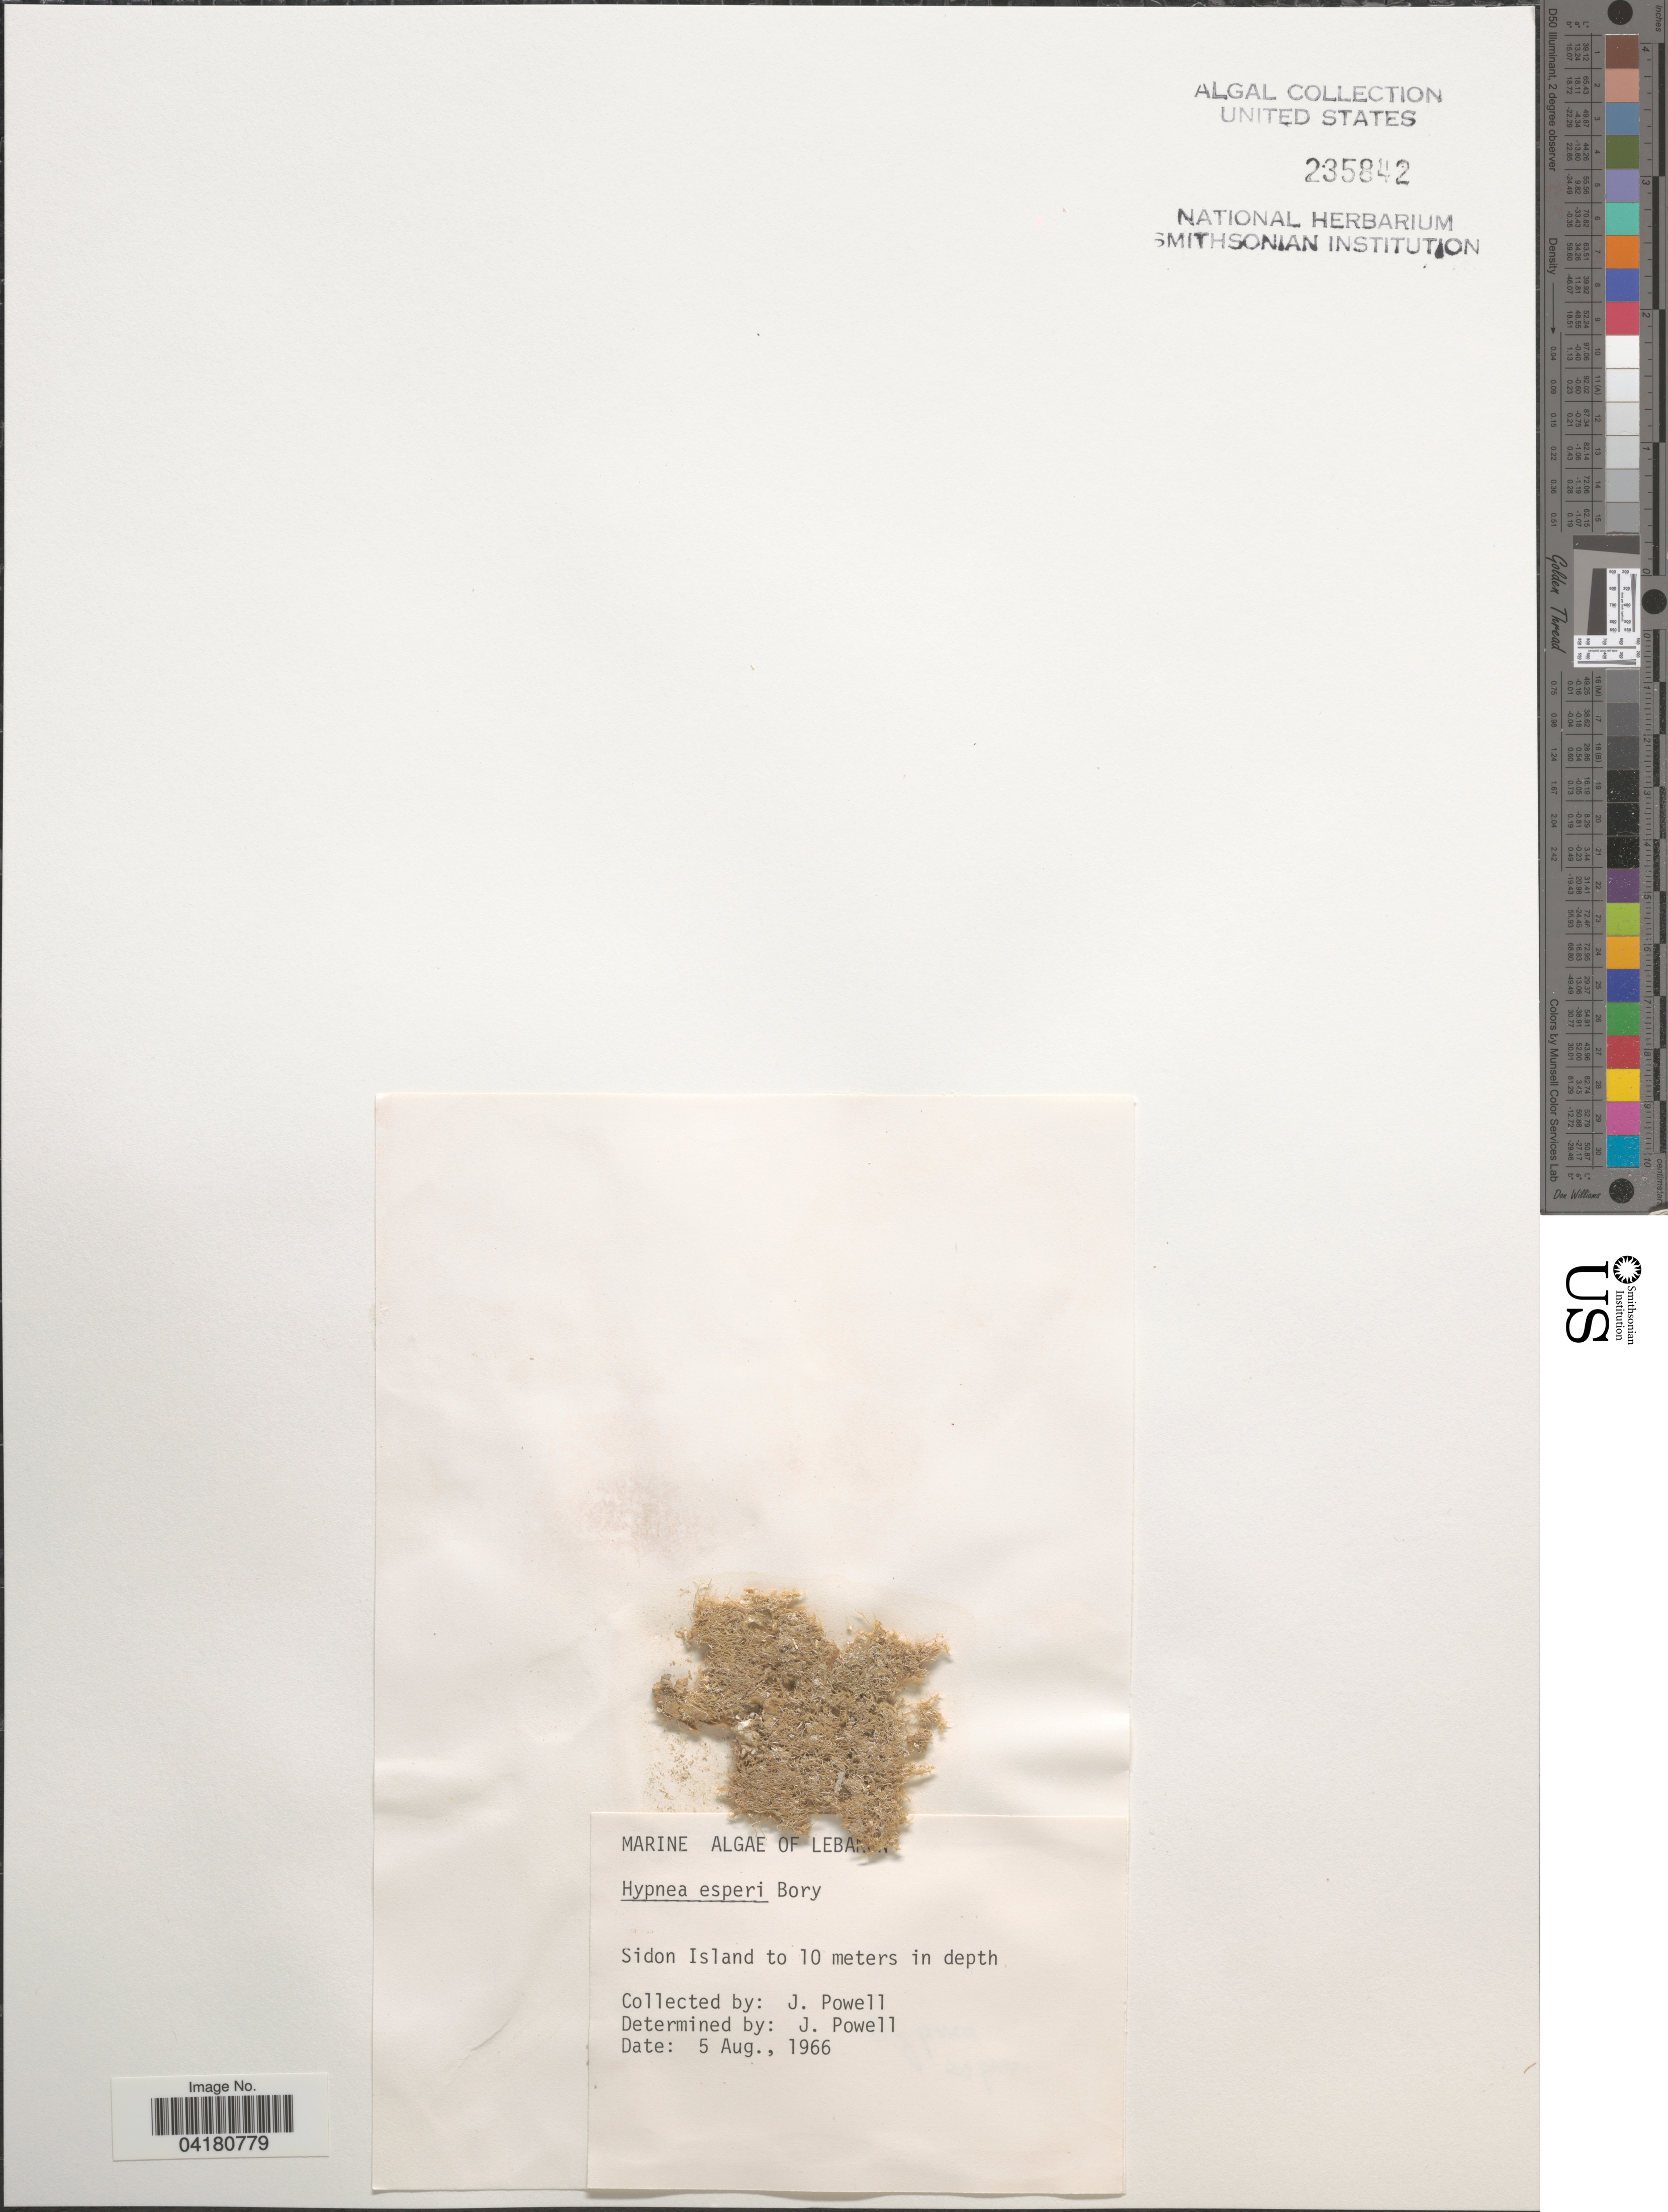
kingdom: Plantae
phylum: Rhodophyta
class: Florideophyceae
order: Gigartinales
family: Cystocloniaceae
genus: Hypnea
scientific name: Hypnea esperi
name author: Bory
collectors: J. Powell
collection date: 1966-08-05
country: Lebanon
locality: Sidon Island.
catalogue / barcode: US 235842